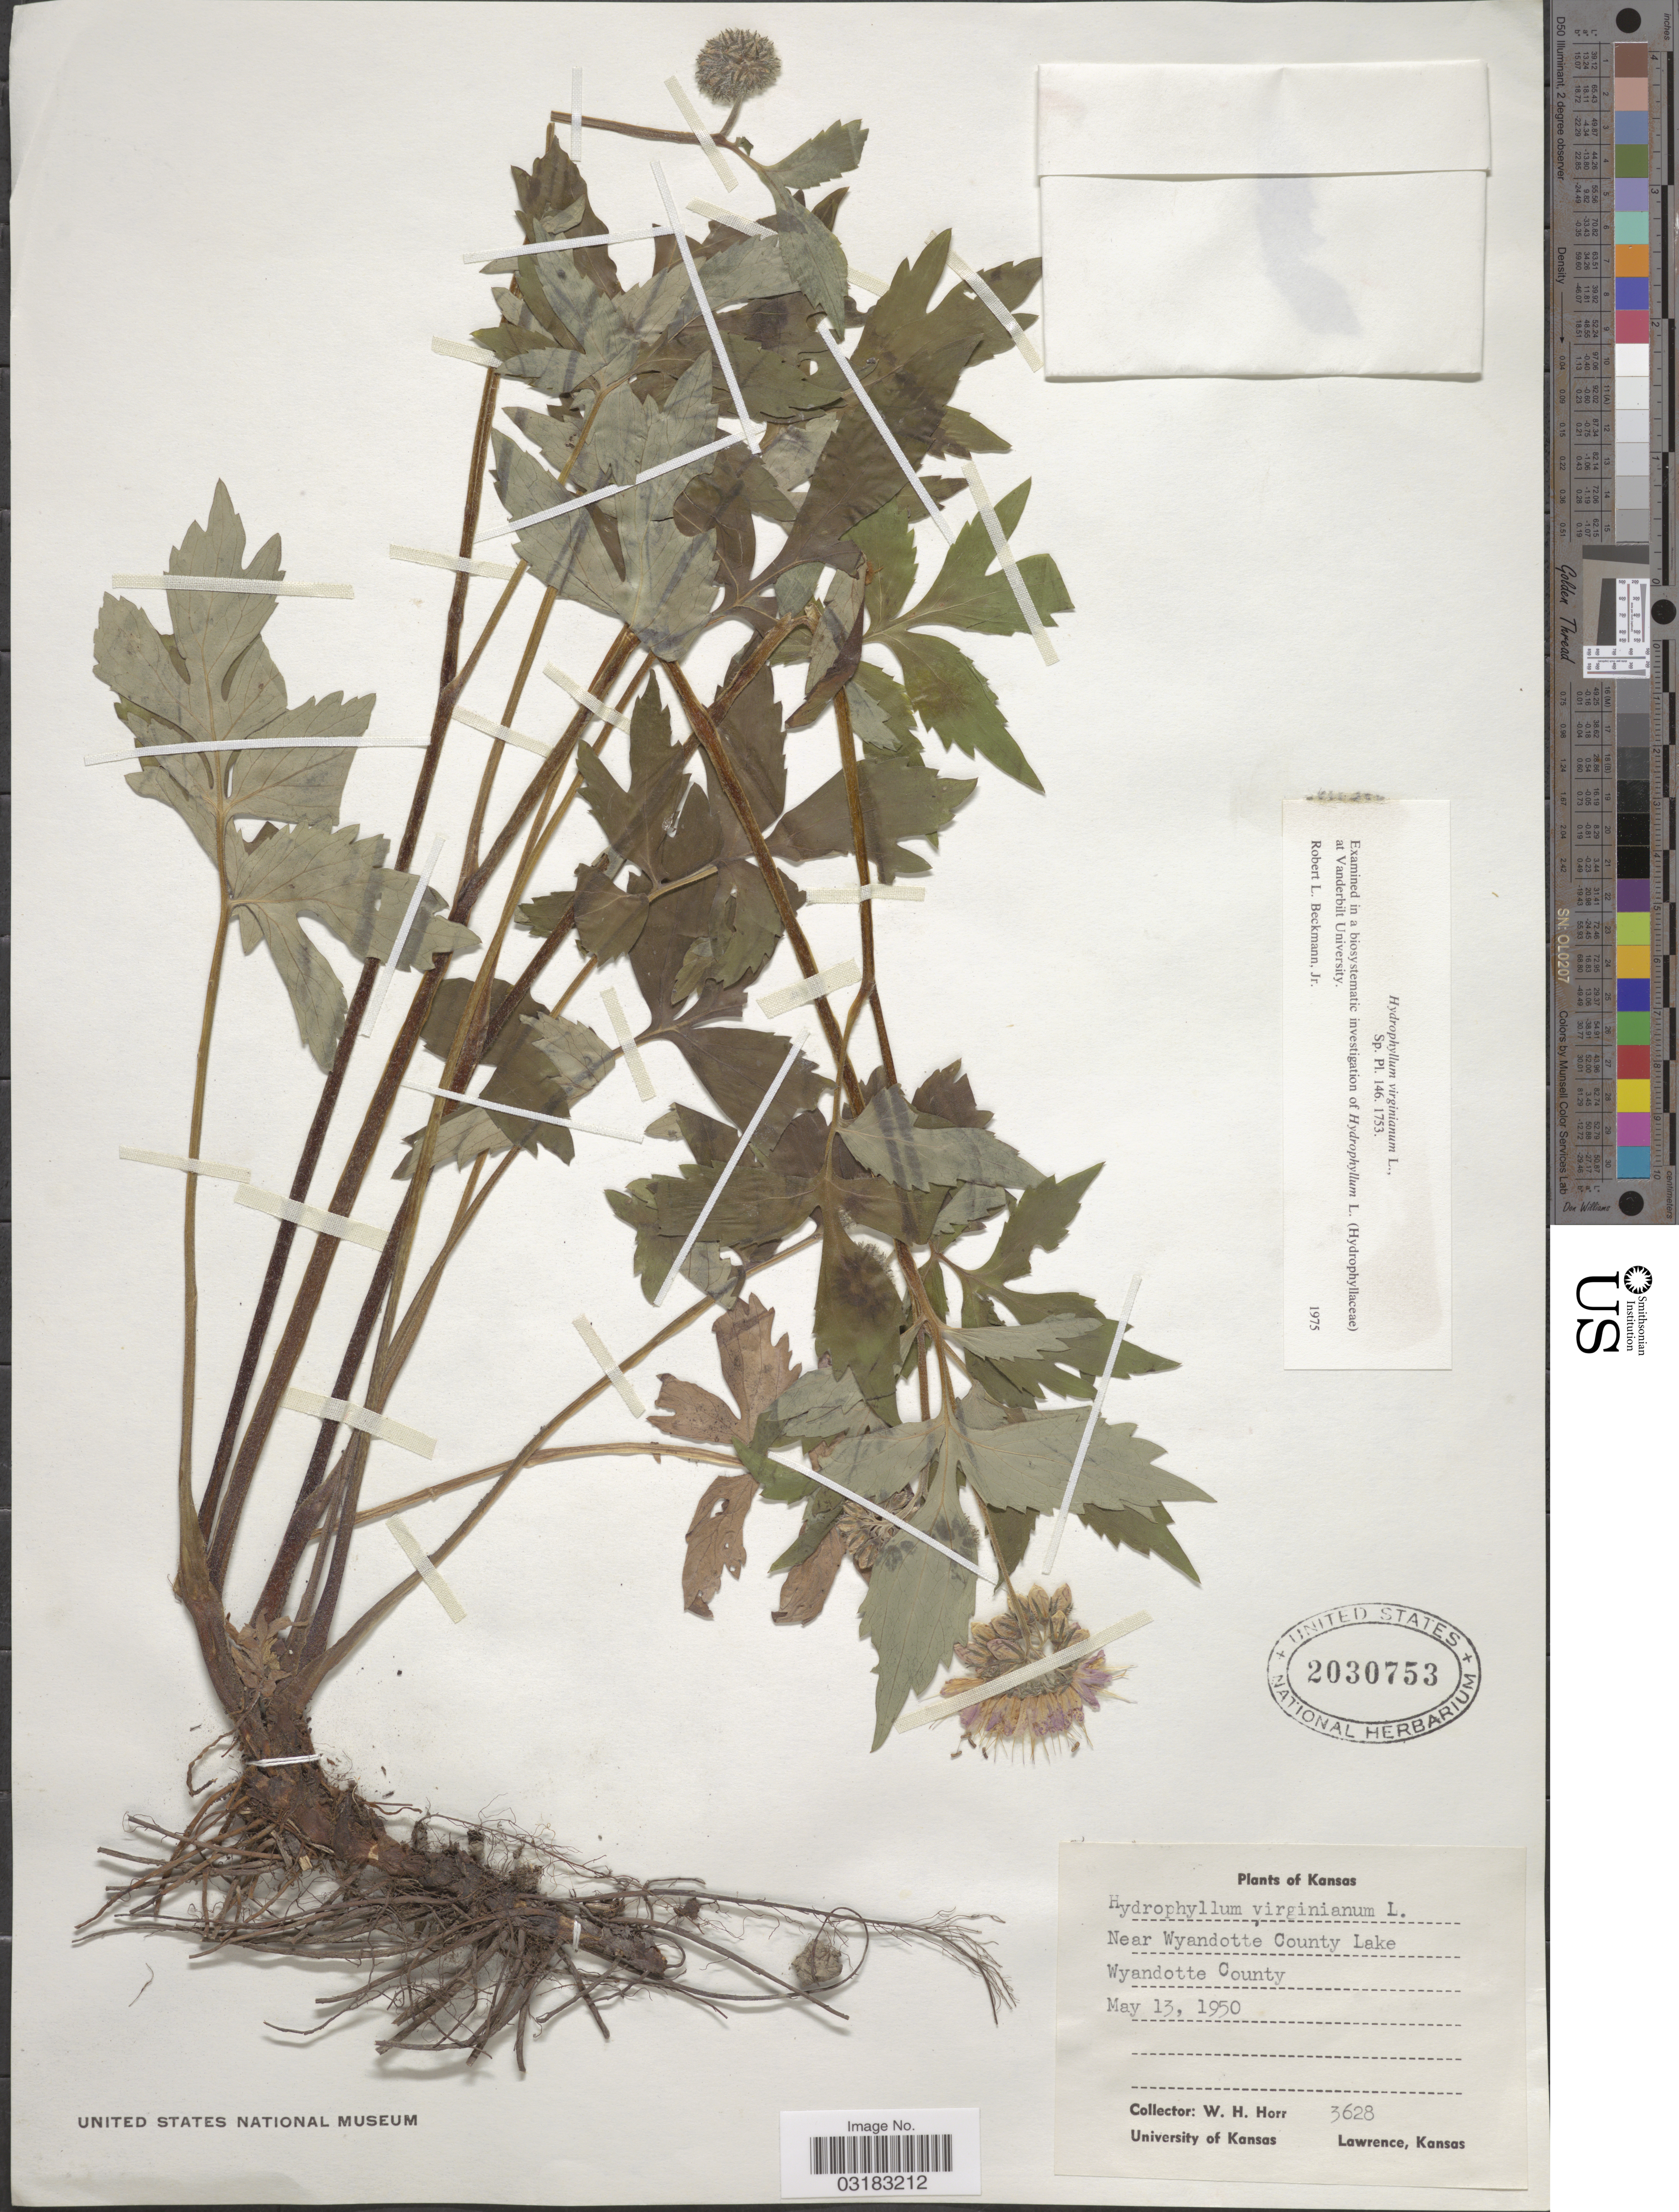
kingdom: Plantae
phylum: Tracheophyta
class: Magnoliopsida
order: Boraginales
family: Hydrophyllaceae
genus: Hydrophyllum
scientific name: Hydrophyllum virginianum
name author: L.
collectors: W. H. Horr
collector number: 3628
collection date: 1950-05-13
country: United States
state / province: Kansas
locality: Near Wyandotte County Lake. Wyandotte County.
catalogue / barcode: US 2030753